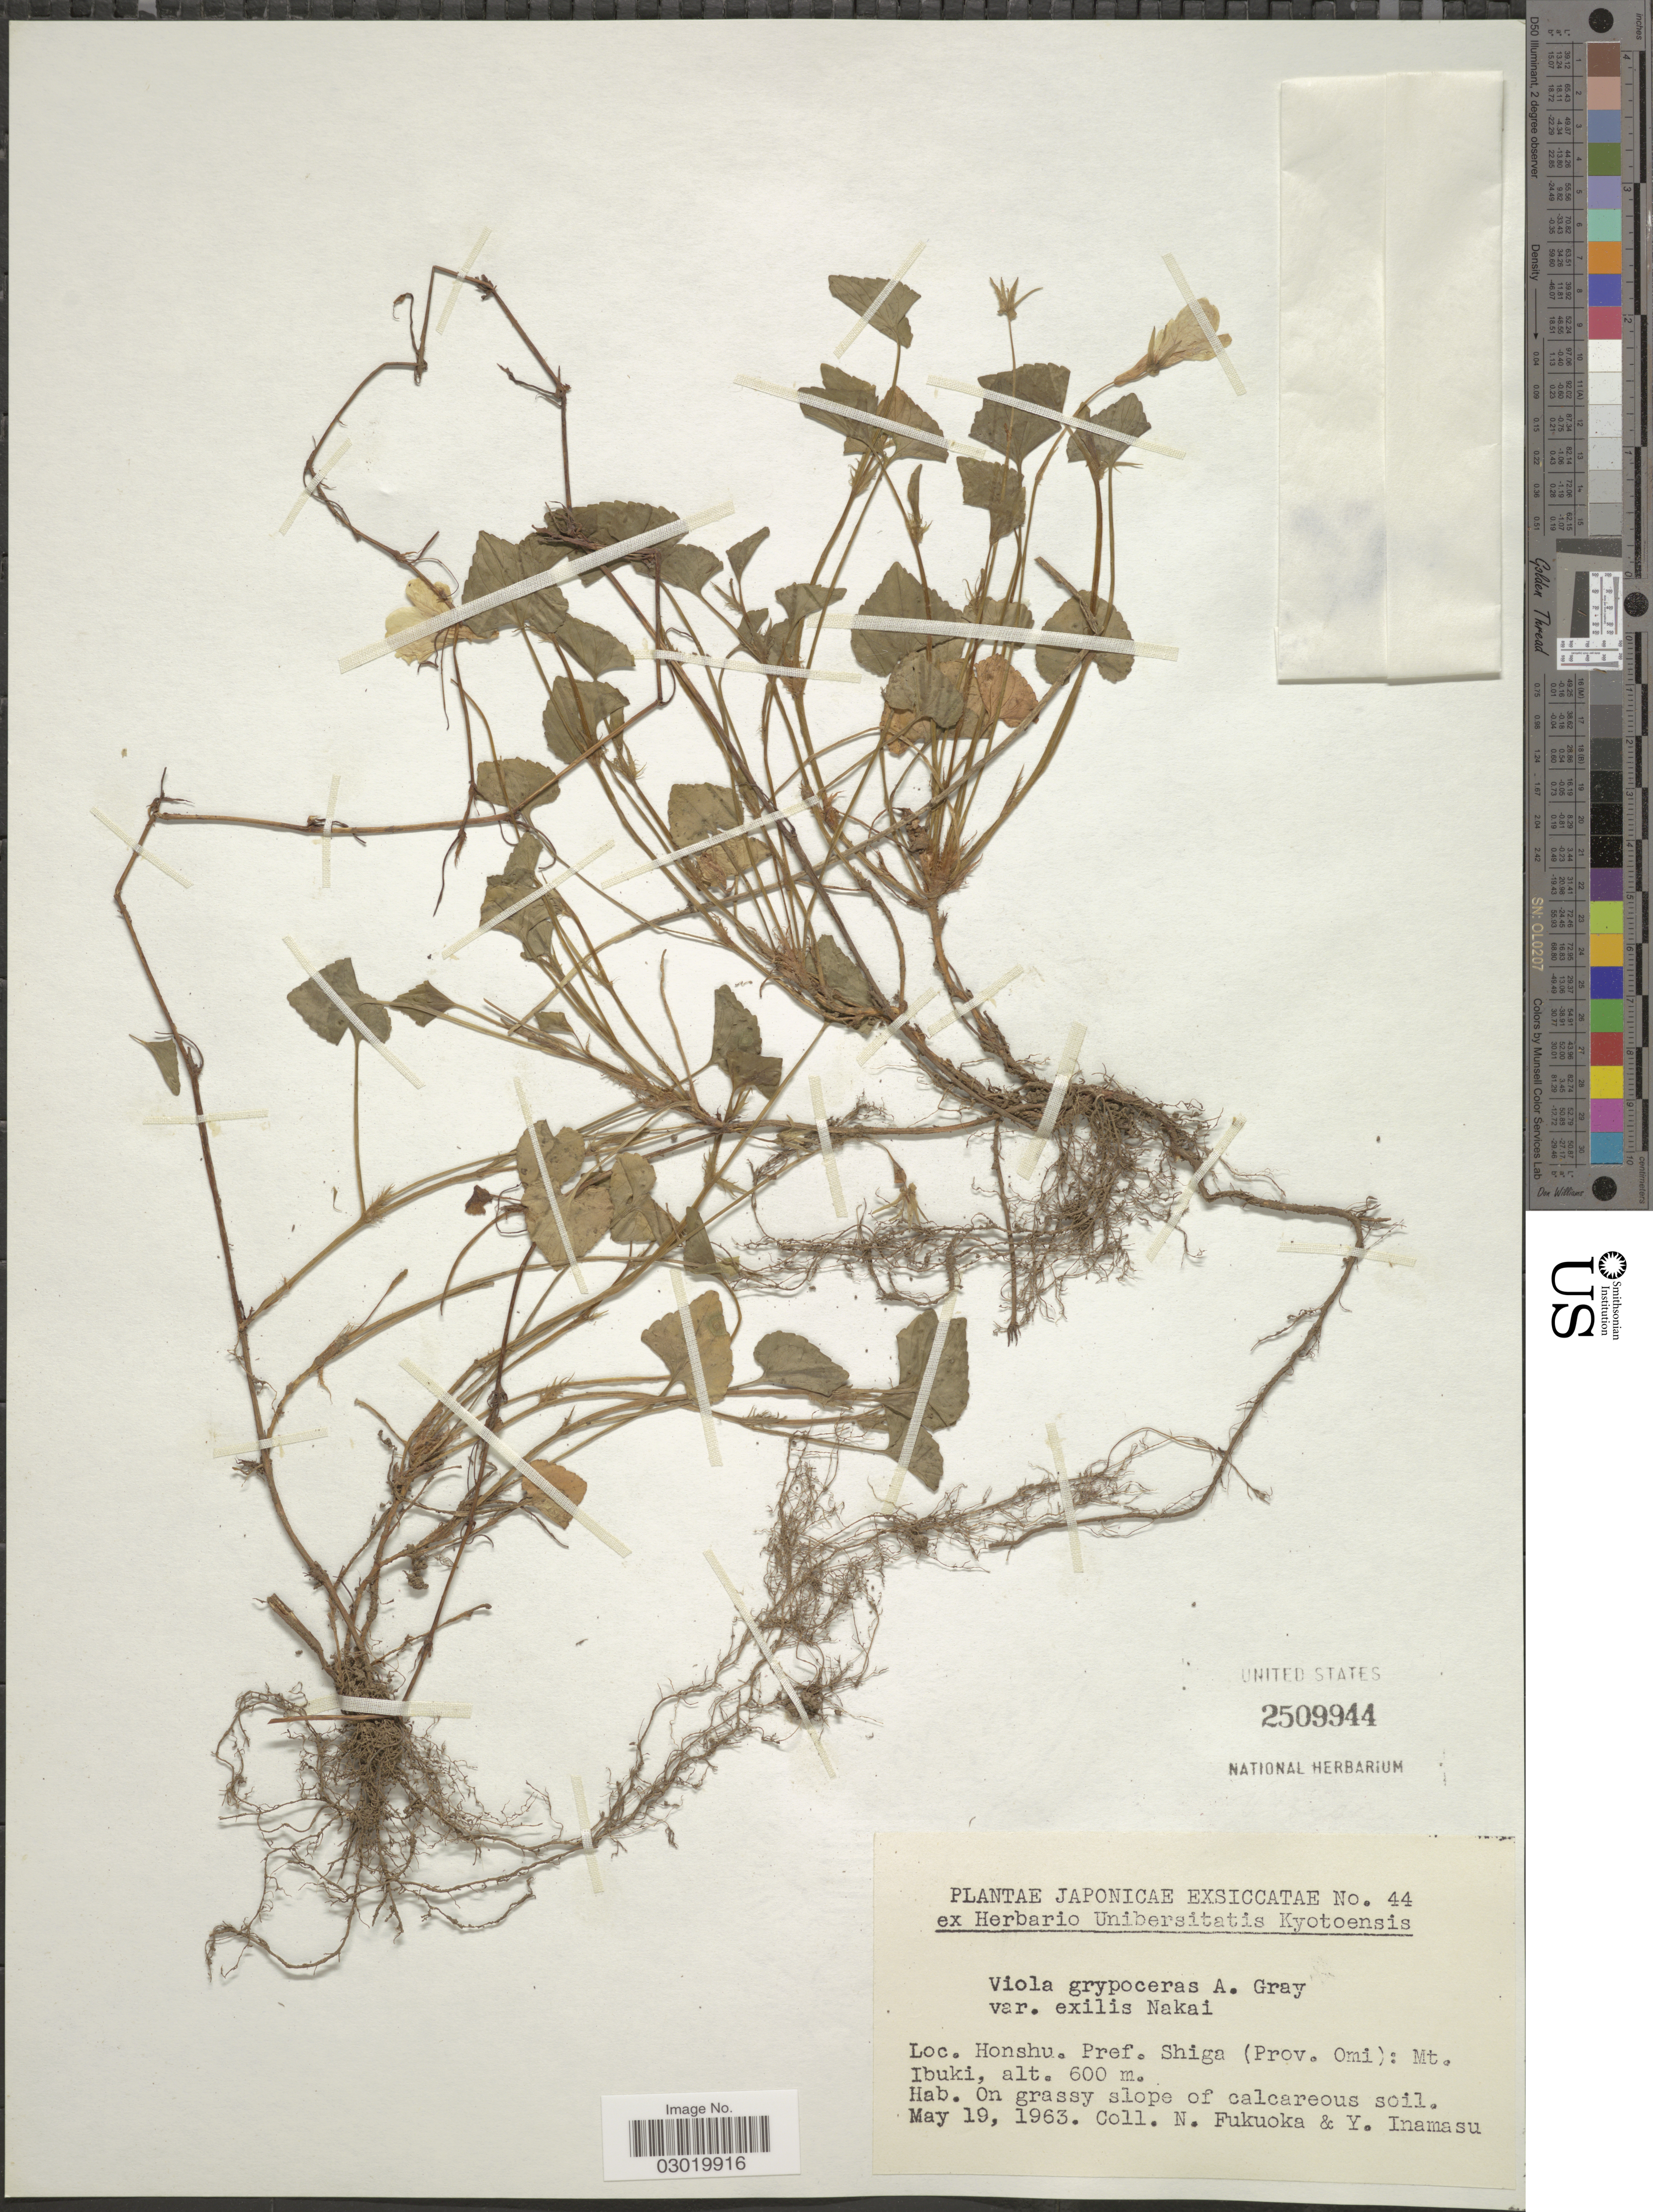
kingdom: Plantae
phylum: Tracheophyta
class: Magnoliopsida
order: Malpighiales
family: Violaceae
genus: Viola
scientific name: Viola grypoceras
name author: A. Gray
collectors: N. Fukuoka & Y. Inamasu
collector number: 44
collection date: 1963-05-19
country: Japan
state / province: Siga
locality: Honshu. Pref. Shiga (Prov. Omi): Mt. Ibuki.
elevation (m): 600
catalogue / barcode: US 2509944